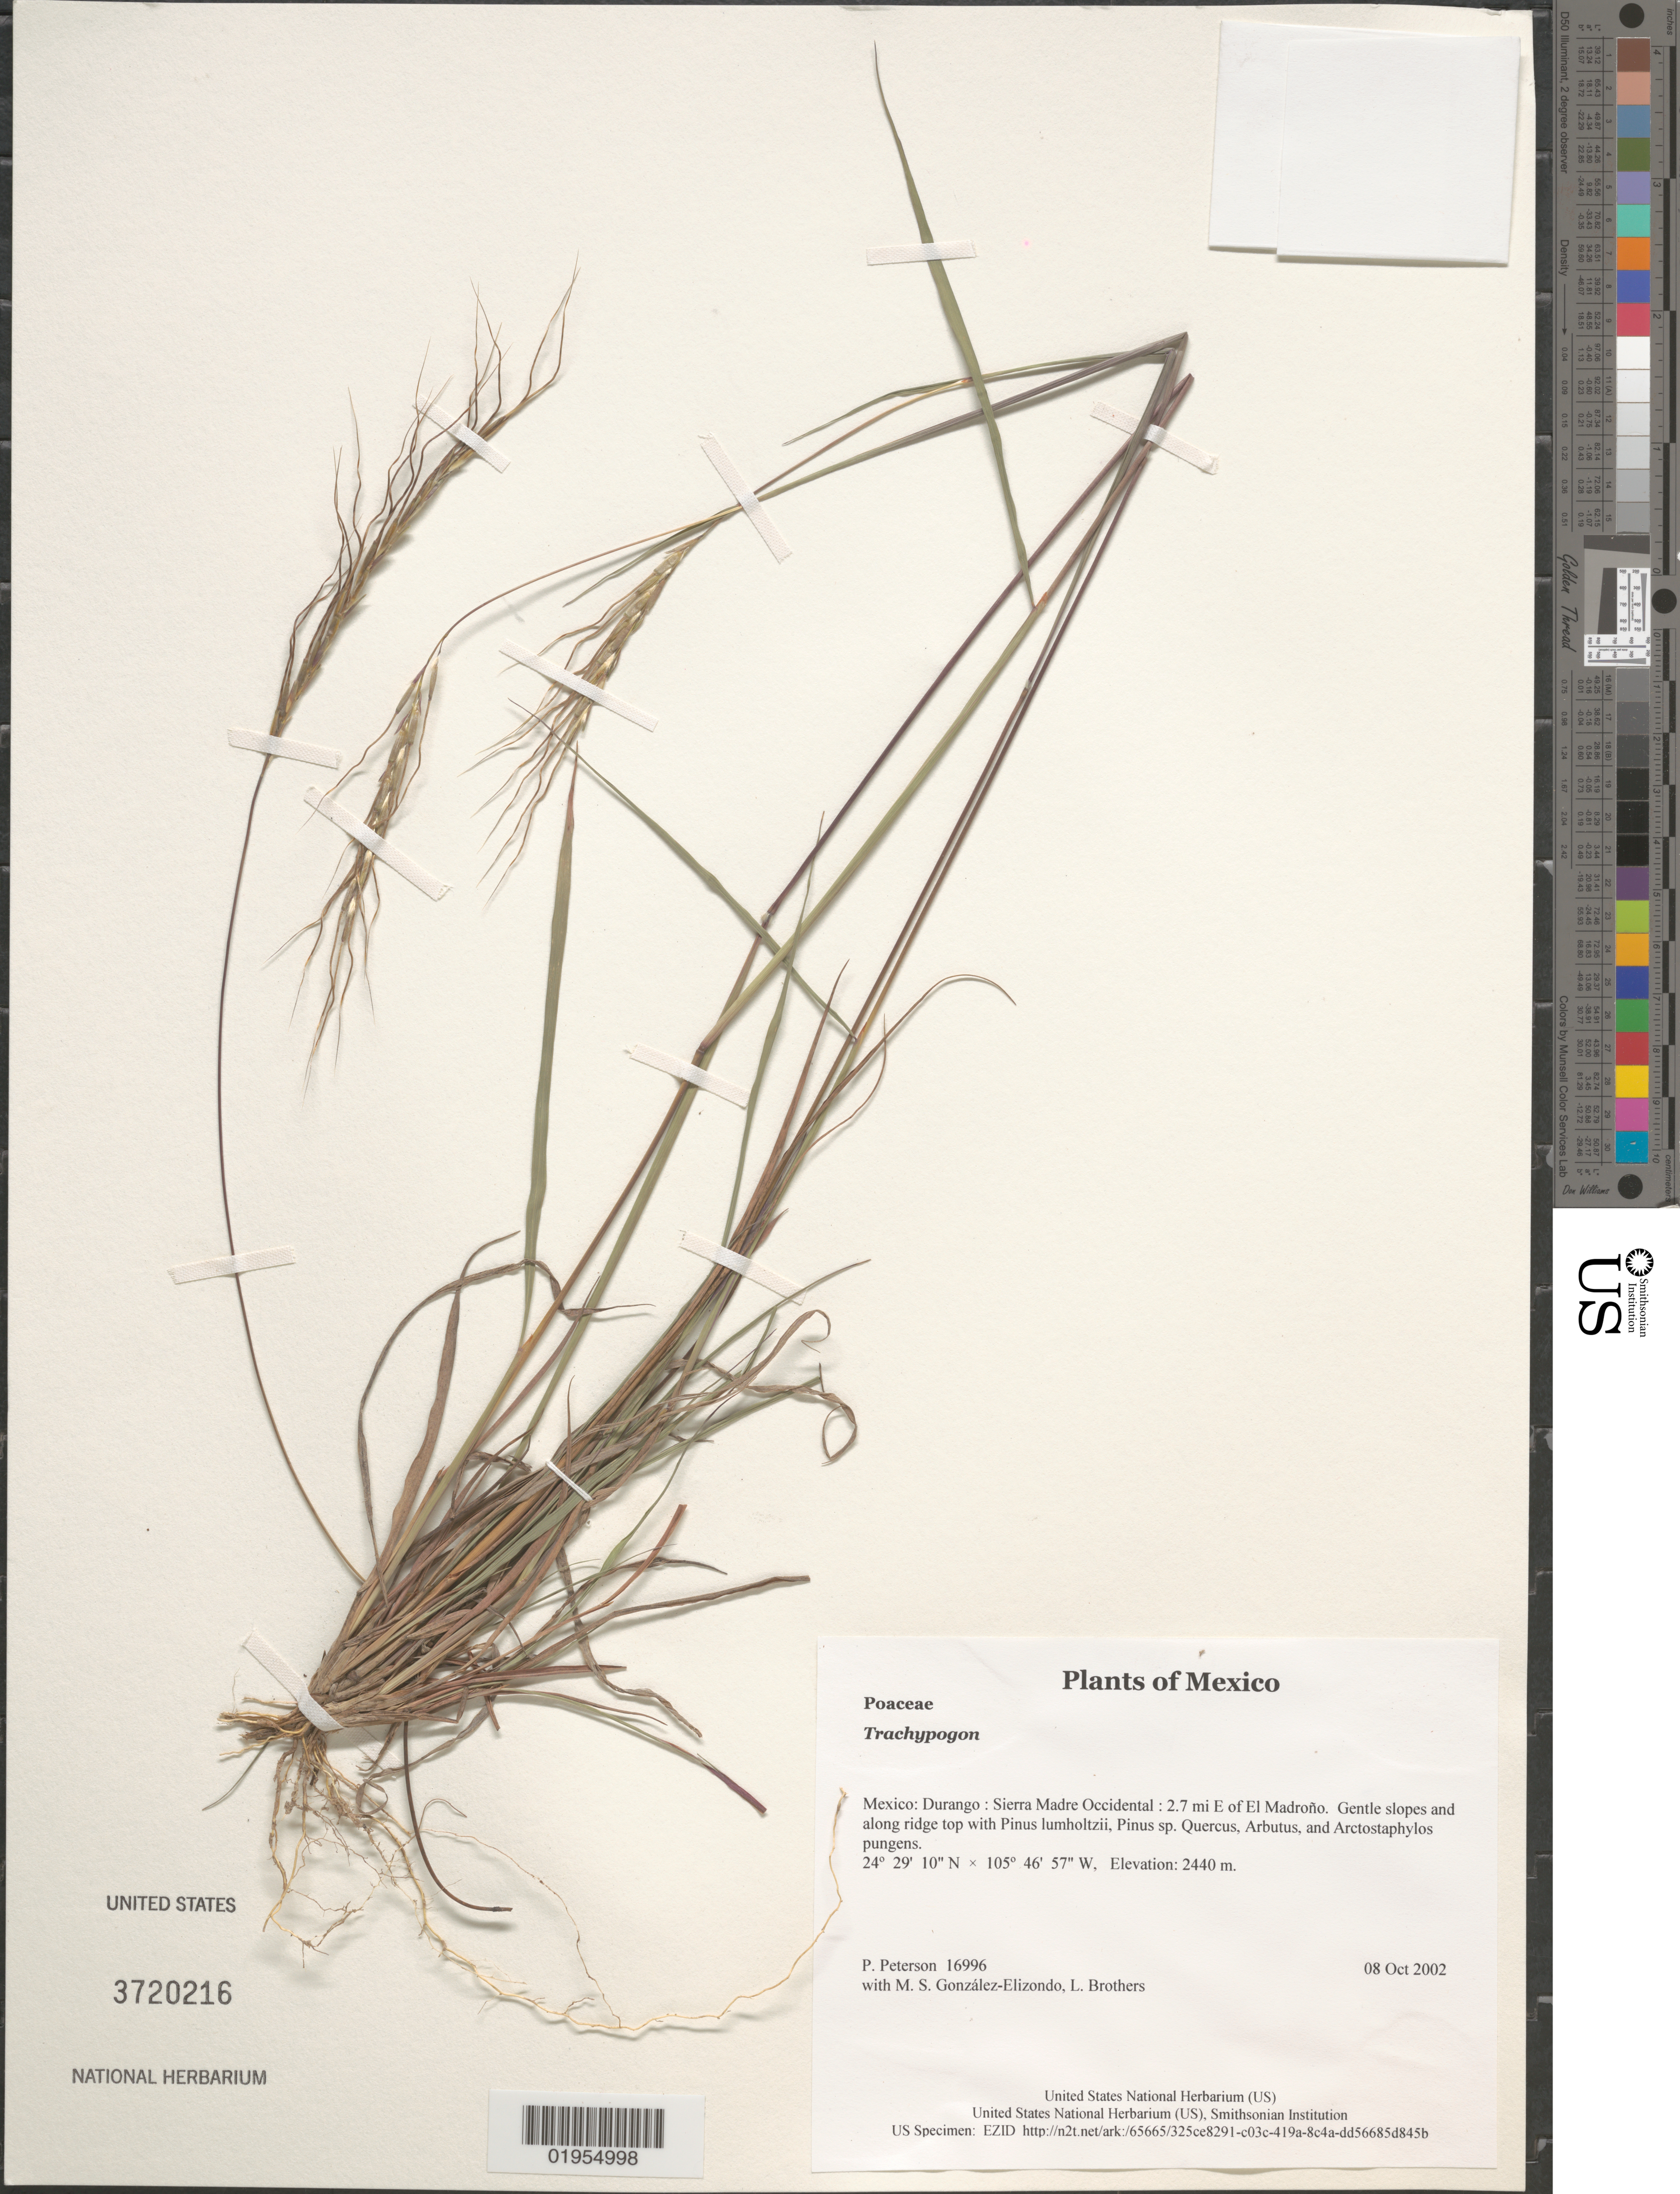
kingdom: Plantae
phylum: Tracheophyta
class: Liliopsida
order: Poales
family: Poaceae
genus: Trachypogon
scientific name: Trachypogon sp.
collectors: P. M. Peterson, M. S. González-Elizondo & L. E. Brothers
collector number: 16996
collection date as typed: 08 Oct 2002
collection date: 2002-10-08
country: Mexico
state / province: Durango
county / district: Sierra Madre Occidental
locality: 2.7 mi E of El Madroño. Gentle slopes and along ridge top with Pinus lumholtzii, Pinus sp. Quercus, Arbutus, and Arctostaphylos pungens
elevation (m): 2440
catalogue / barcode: US 3720216